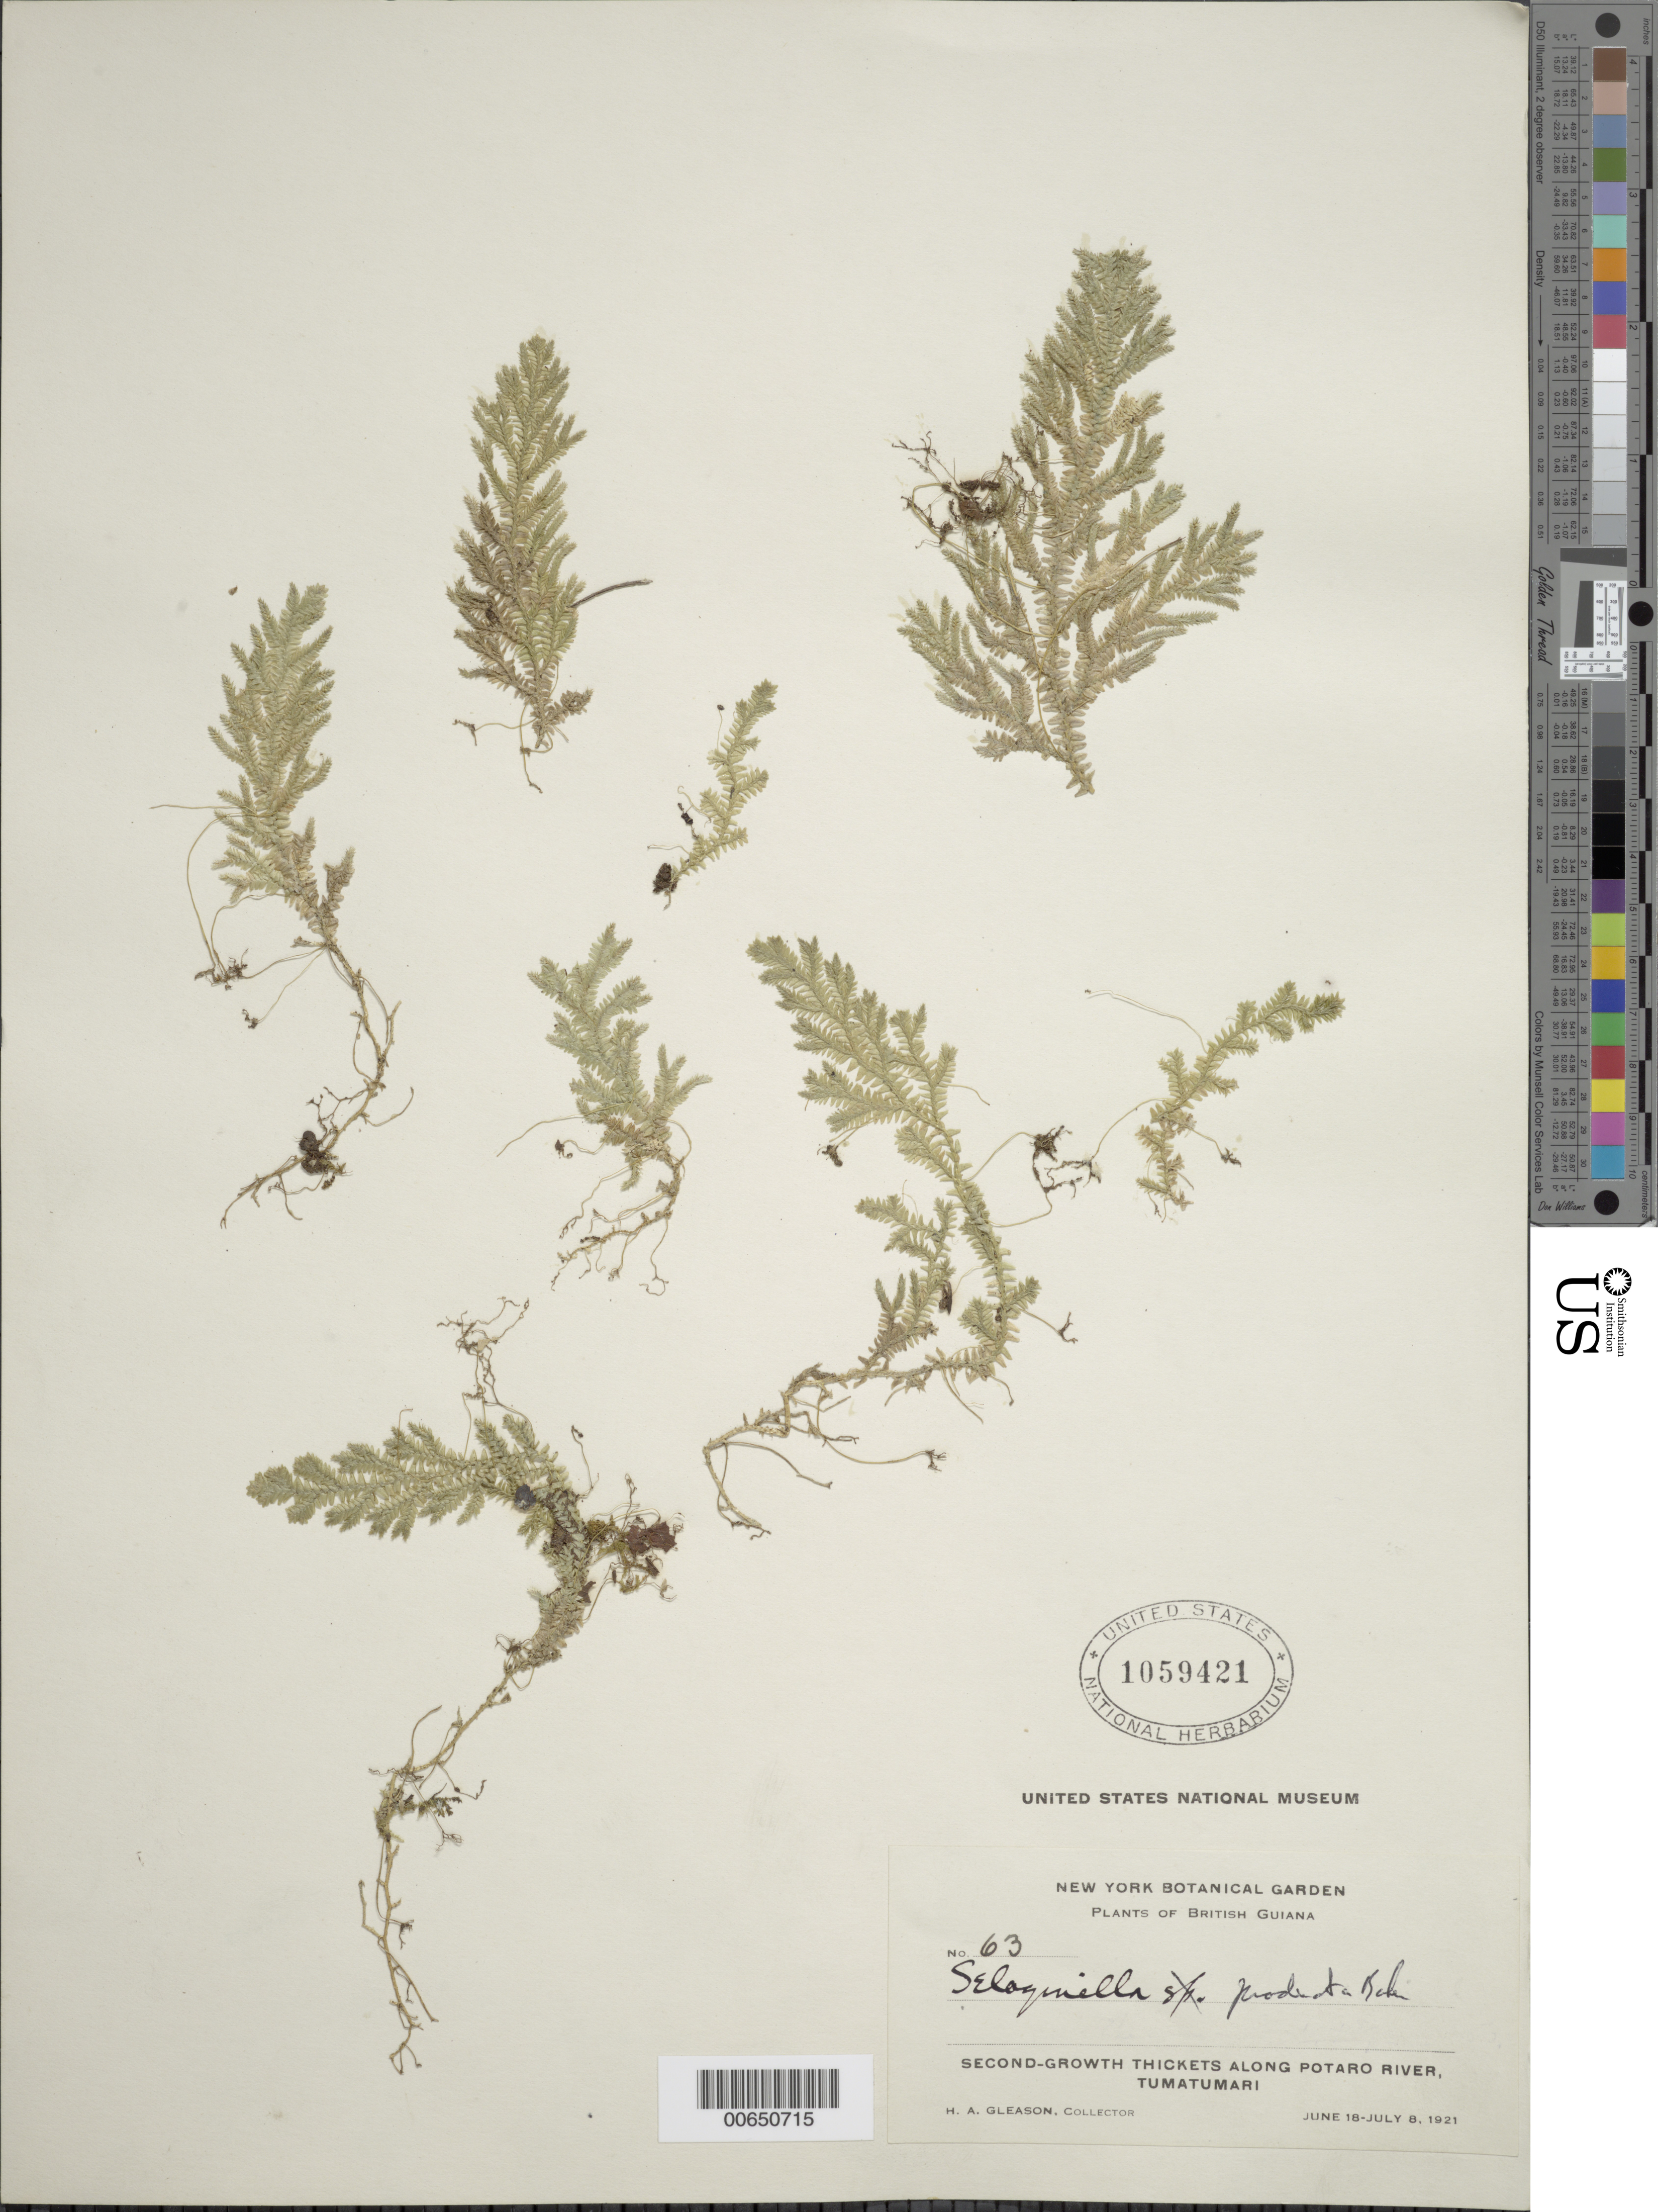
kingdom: Plantae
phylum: Tracheophyta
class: Lycopodiopsida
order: Selaginellales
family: Selaginellaceae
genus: Selaginella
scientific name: Selaginella producta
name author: Baker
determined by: Lellinger, David B., (BOT), Smithsonian Institution - National Museum of Natural History (UNITED STATES)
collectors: H. A. Gleason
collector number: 63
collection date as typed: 18-Jun-21 to 8-Jul-21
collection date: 1921-06-18/1921-07-08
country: Guyana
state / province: Potaro-Siparuni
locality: Tumatumari Village, Potaro R.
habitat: Second-growth thickets along Potaro River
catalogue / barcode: US 1059421